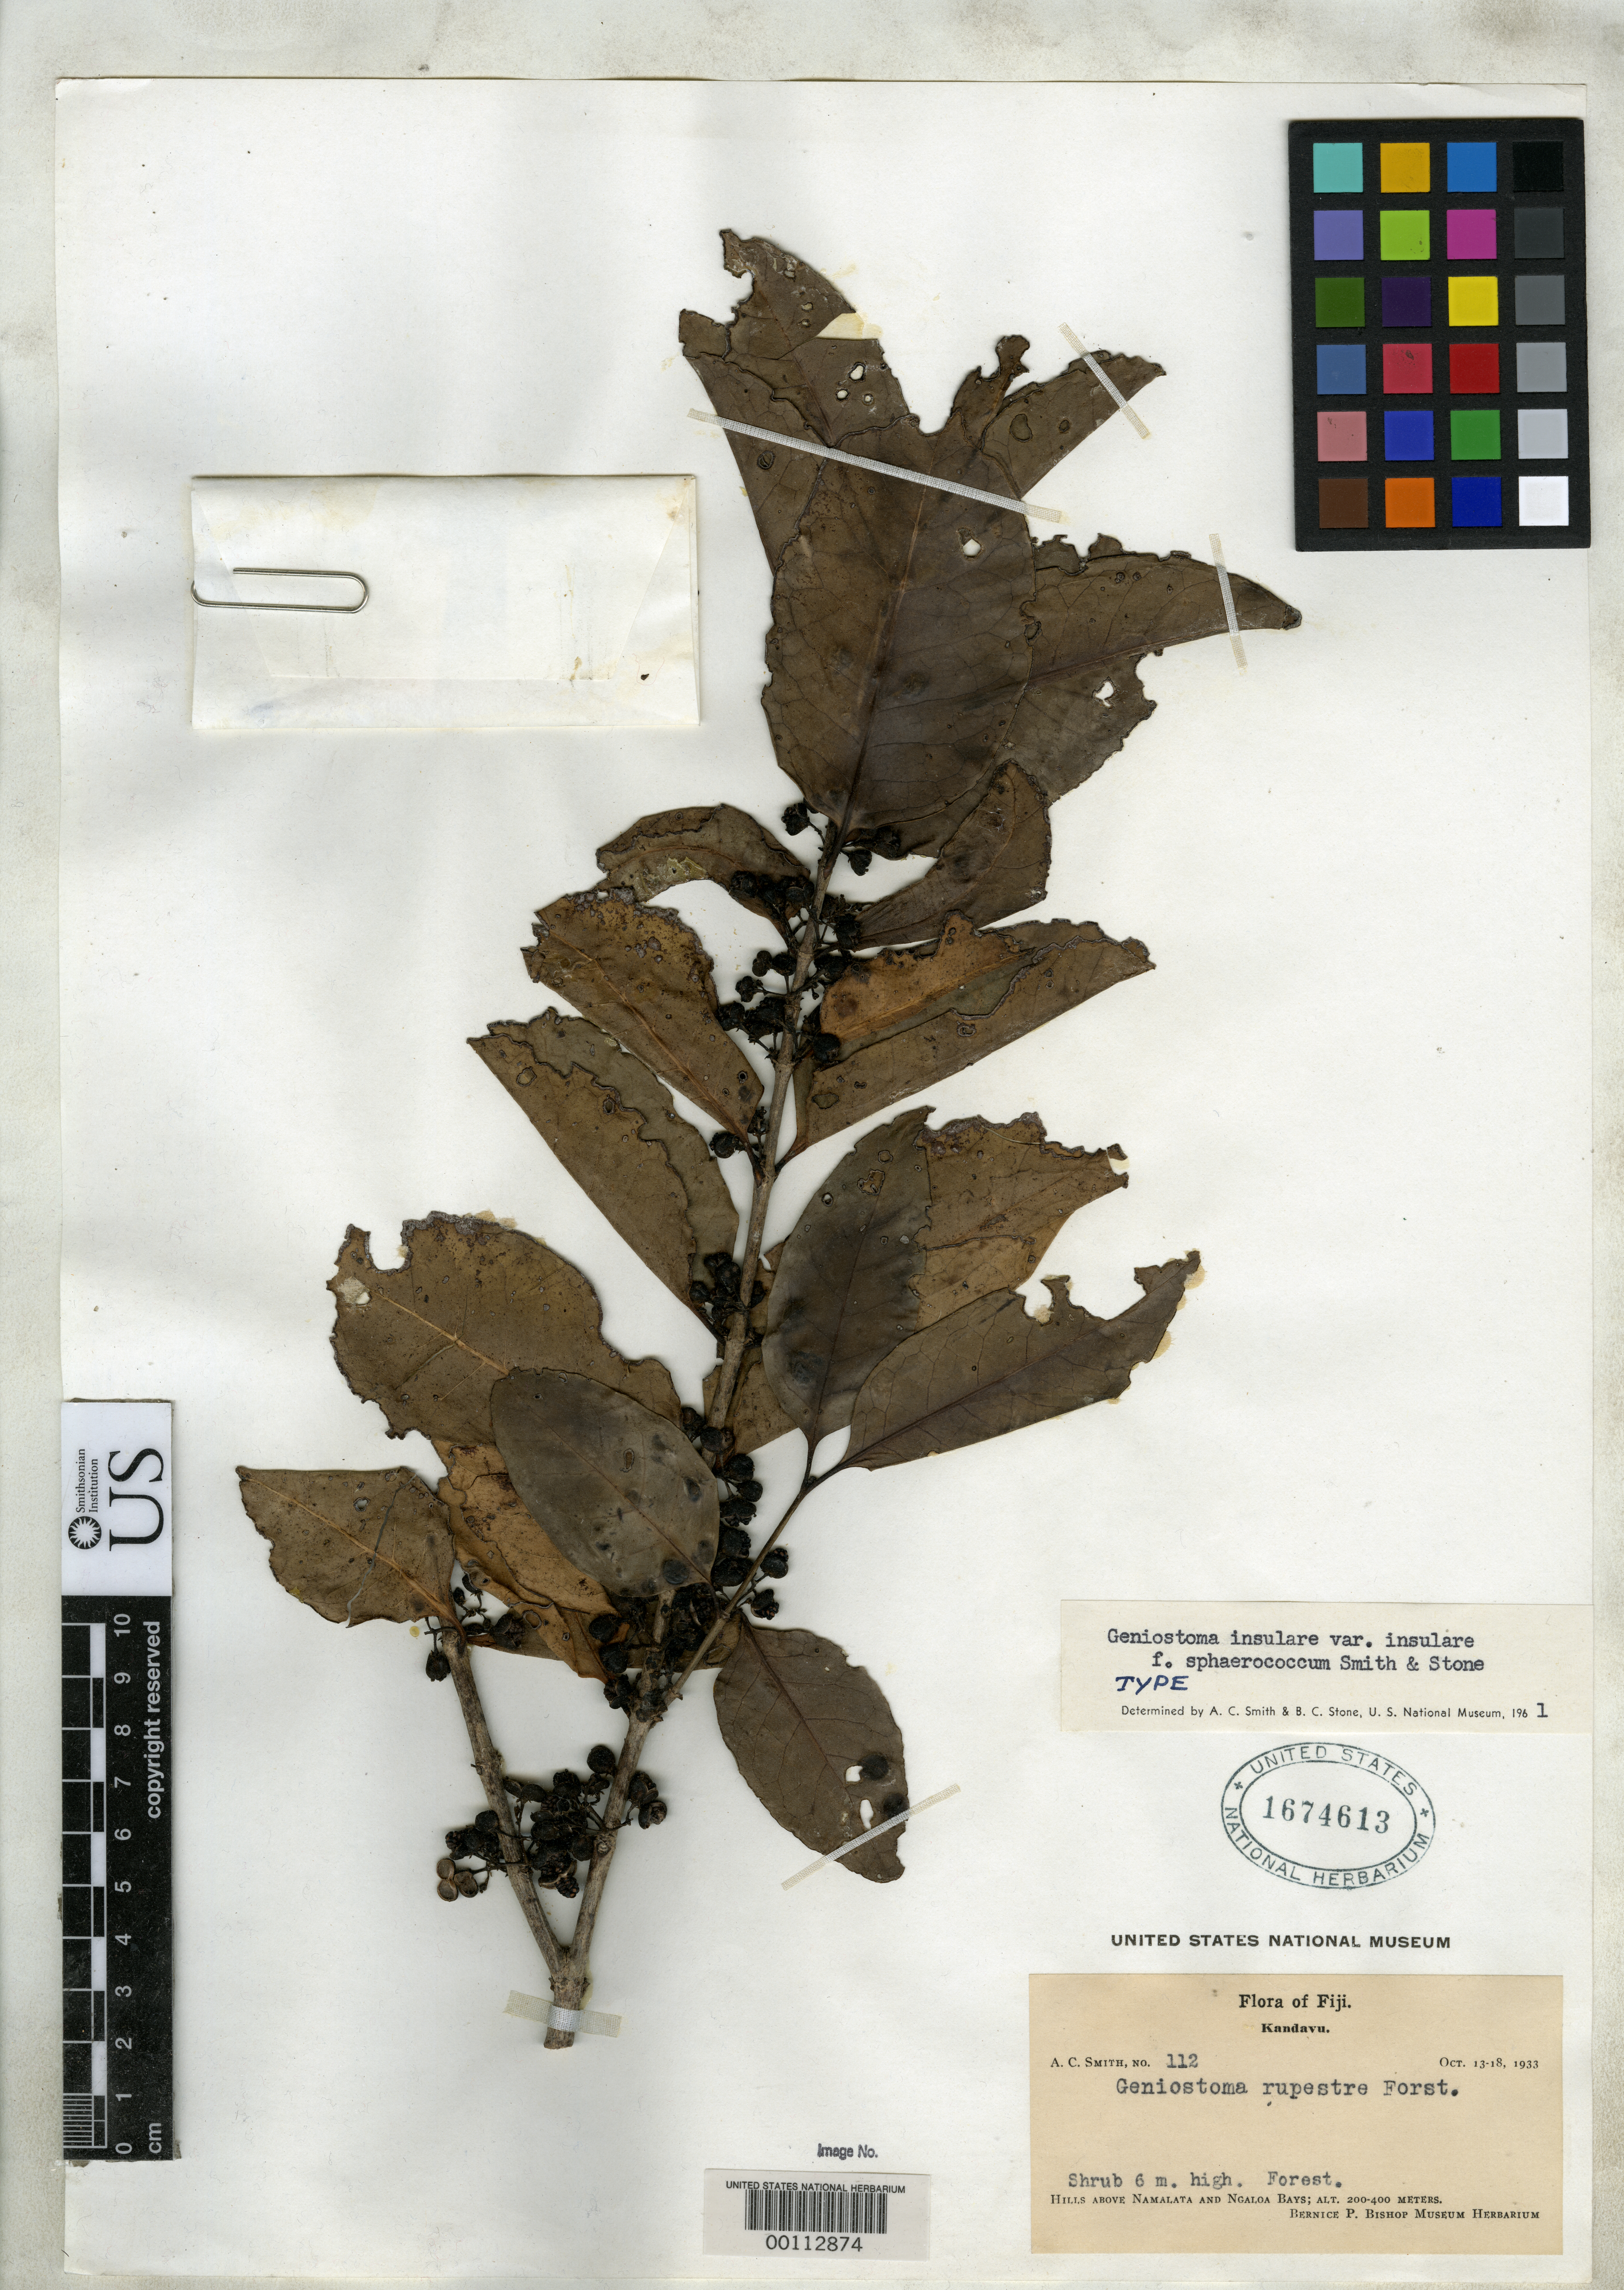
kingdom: Plantae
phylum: Tracheophyta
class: Magnoliopsida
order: Gentianales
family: Loganiaceae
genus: Geniostoma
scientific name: Geniostoma insulare f. spaerococcum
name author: A.C. Sm. & B.C. Stone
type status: Holotype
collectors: A. C. Smith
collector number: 112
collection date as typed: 14 Oct 1933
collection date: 1933-10-14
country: Fiji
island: Kadavu [Kandavu]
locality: Above Namalata Bay and Ngaloa Bay.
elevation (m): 200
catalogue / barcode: US 1674613